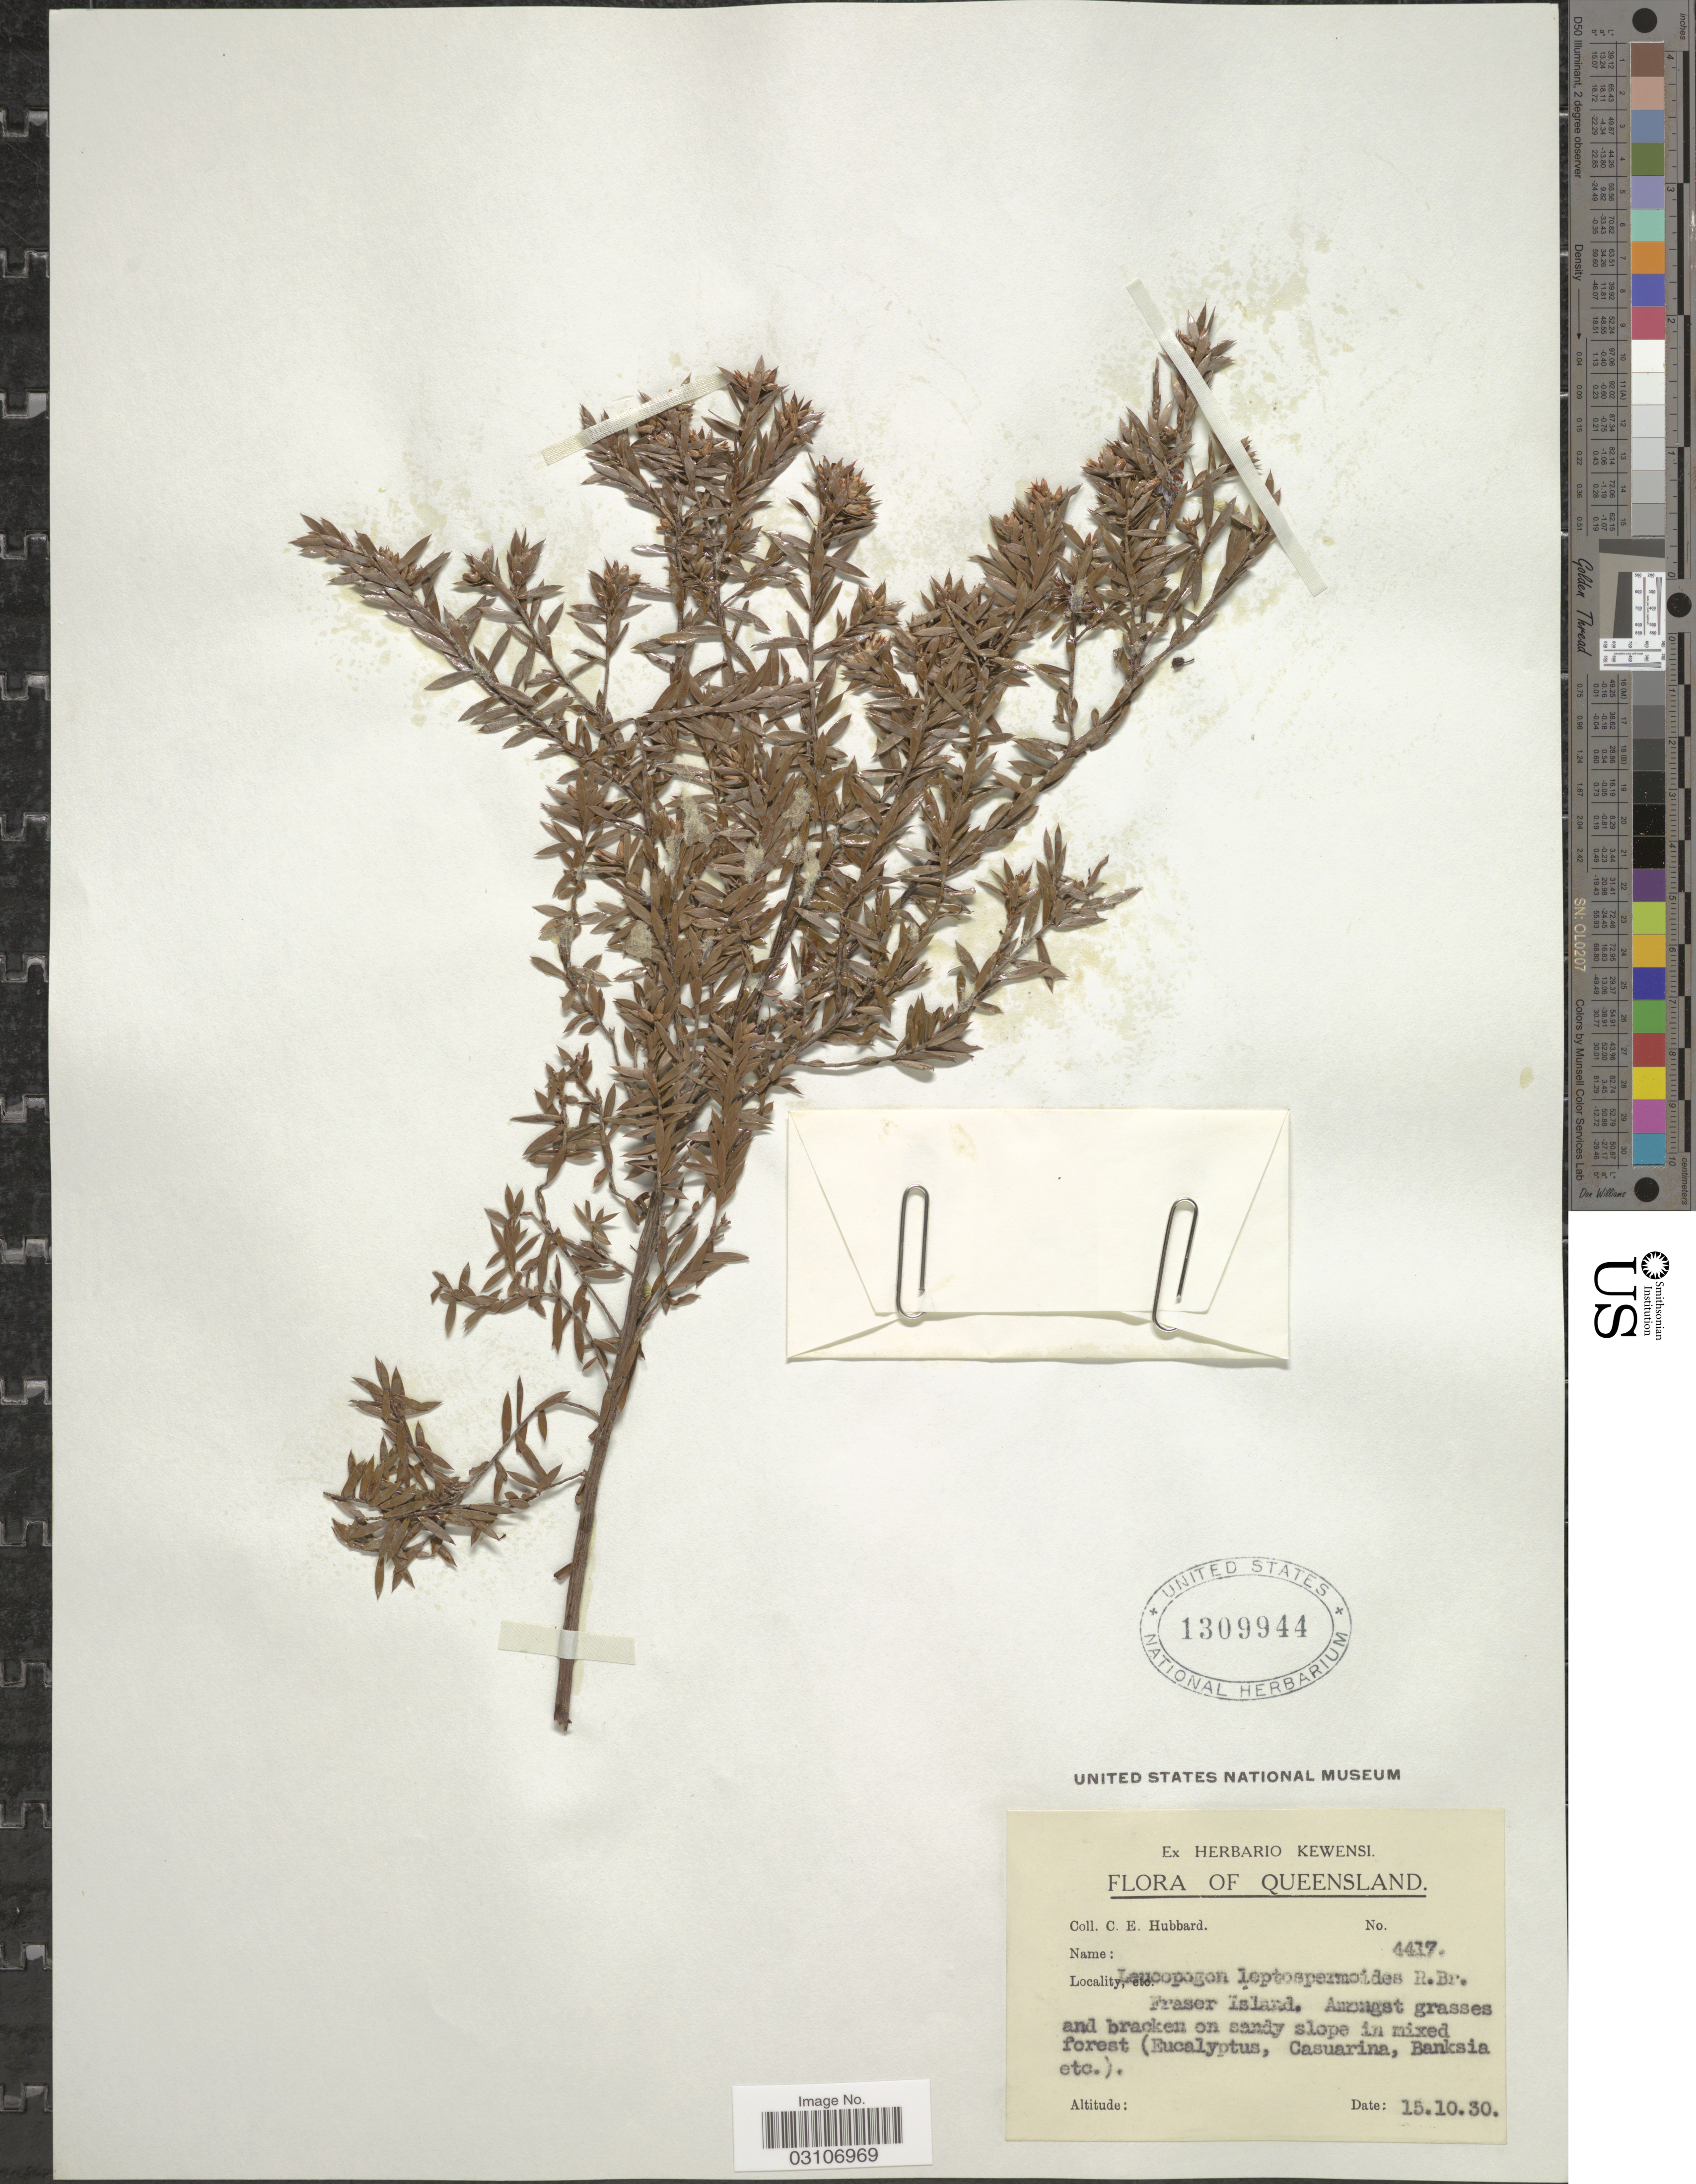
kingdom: Plantae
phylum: Tracheophyta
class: Magnoliopsida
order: Ericales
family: Ericaceae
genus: Leucopogon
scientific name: Leucopogon leptospermoides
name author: R. Br.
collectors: C. E. Hubbard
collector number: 4417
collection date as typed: Transcribed d/m/y: 15/10/30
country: Australia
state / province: Queensland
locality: Fraser Island. Amongst grasses and bracken on sandy slope in mixed forest.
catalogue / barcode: US 1309944